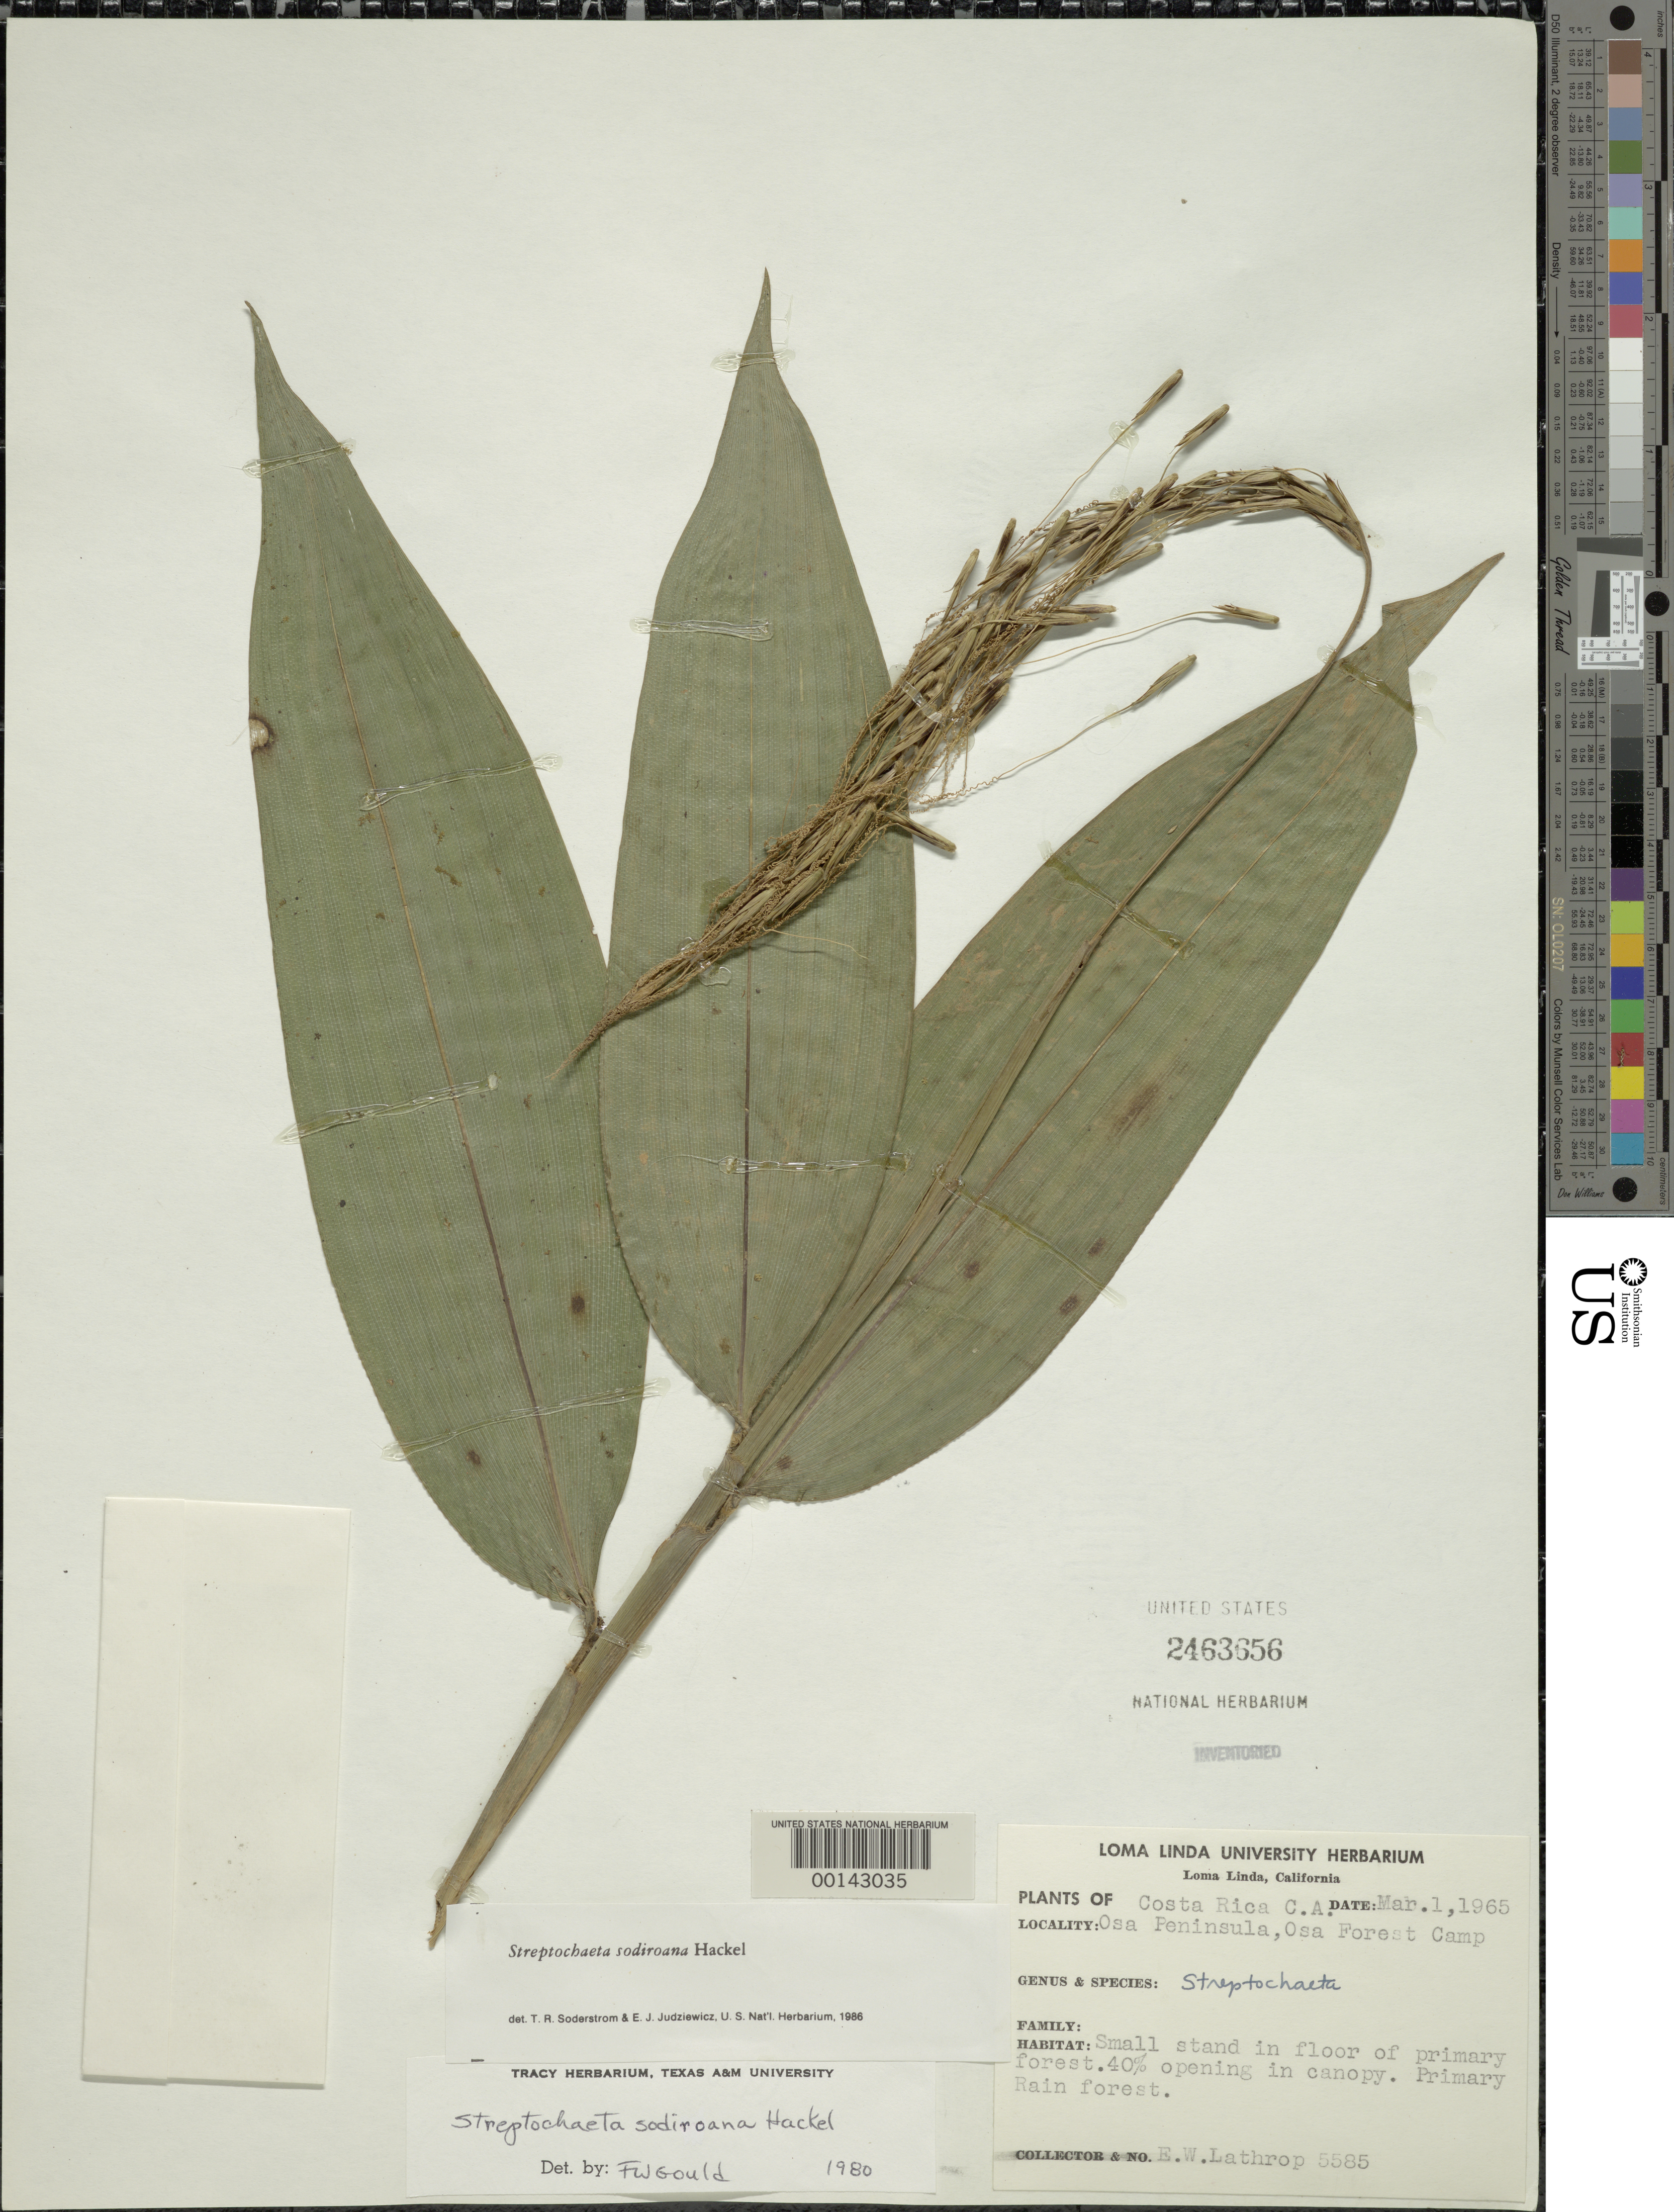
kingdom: Plantae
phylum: Tracheophyta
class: Liliopsida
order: Poales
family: Poaceae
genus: Streptochaeta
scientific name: Streptochaeta sodiroana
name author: Hack.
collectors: E. W. Lathrop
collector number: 5585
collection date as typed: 01 Mar 1965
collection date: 1965-03-01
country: Costa Rica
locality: Osa Peninsula, Osa Forest Camp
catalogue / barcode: US 2463656